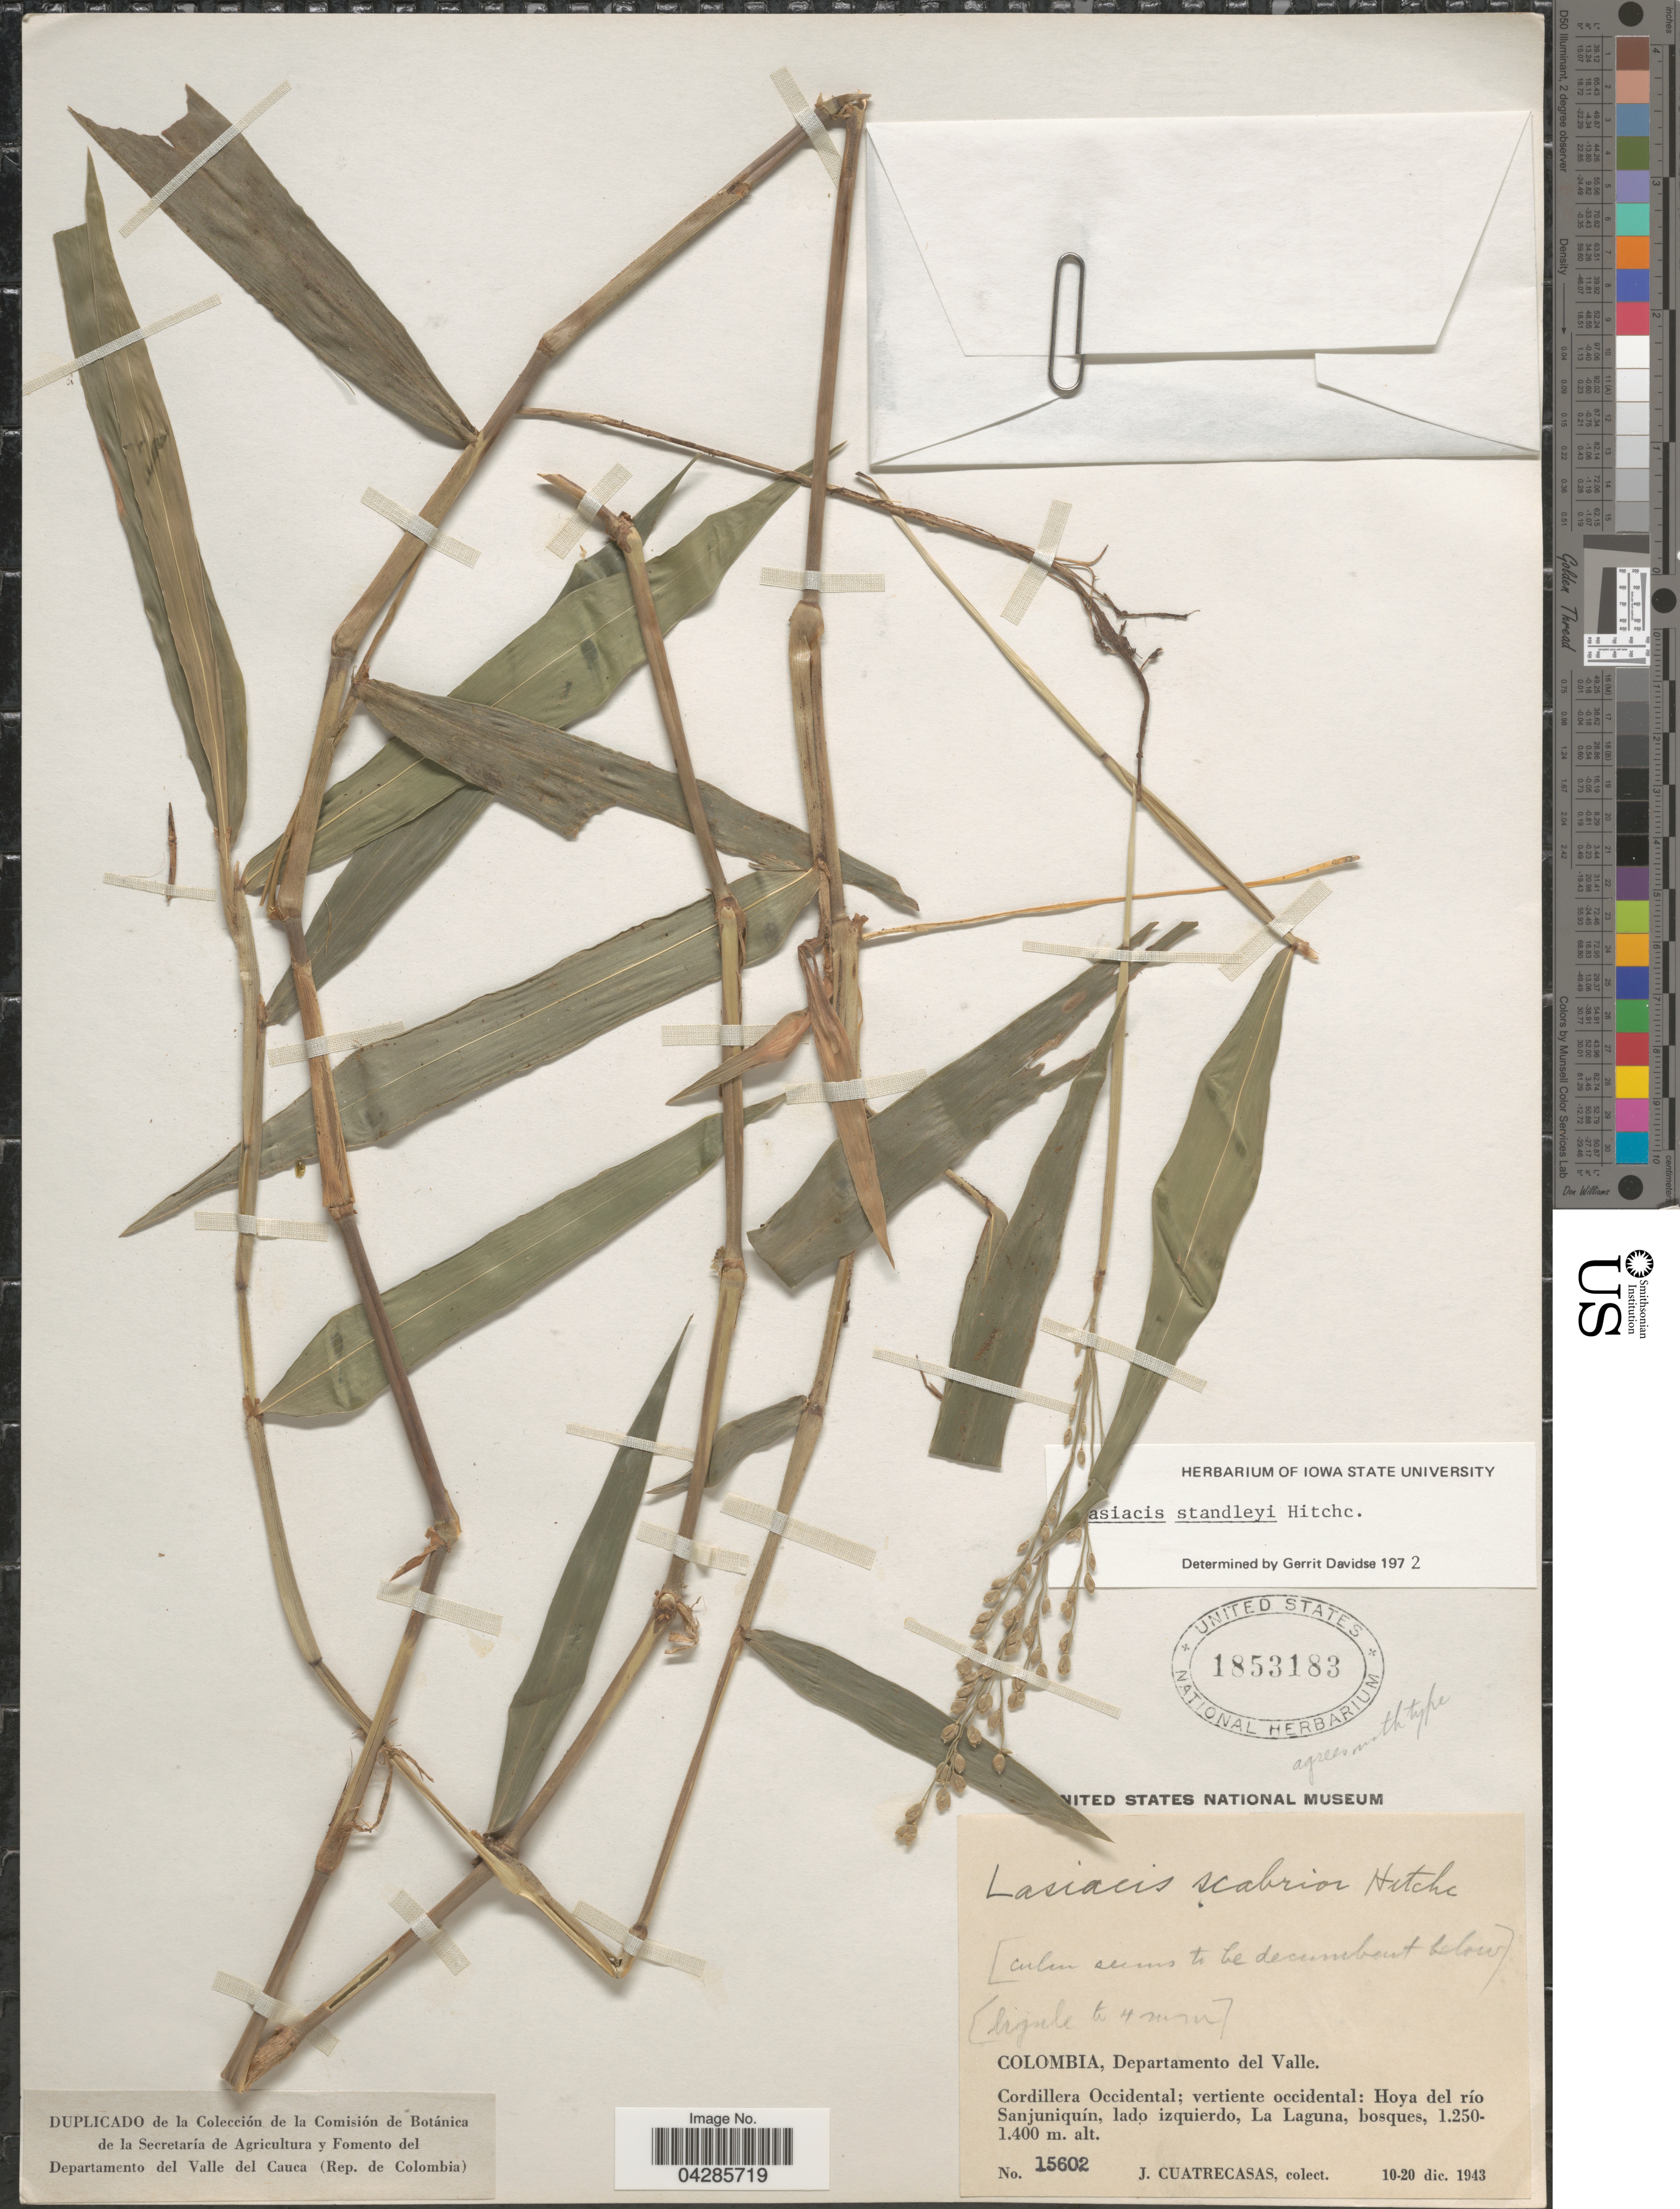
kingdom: Plantae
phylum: Tracheophyta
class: Liliopsida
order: Poales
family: Poaceae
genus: Lasiacis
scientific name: Lasiacis standleyi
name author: Hitchc.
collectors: J. Cuatrecasas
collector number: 15602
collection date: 1943-12-10/1943-12-20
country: Colombia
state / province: Valle del Cauca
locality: Departamento del Valle. Cordillera Occidental; vertiente occidental: Hoya del río Sanjuniquín, lado izquierdo, La Laguna.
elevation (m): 1250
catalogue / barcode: US 1853183